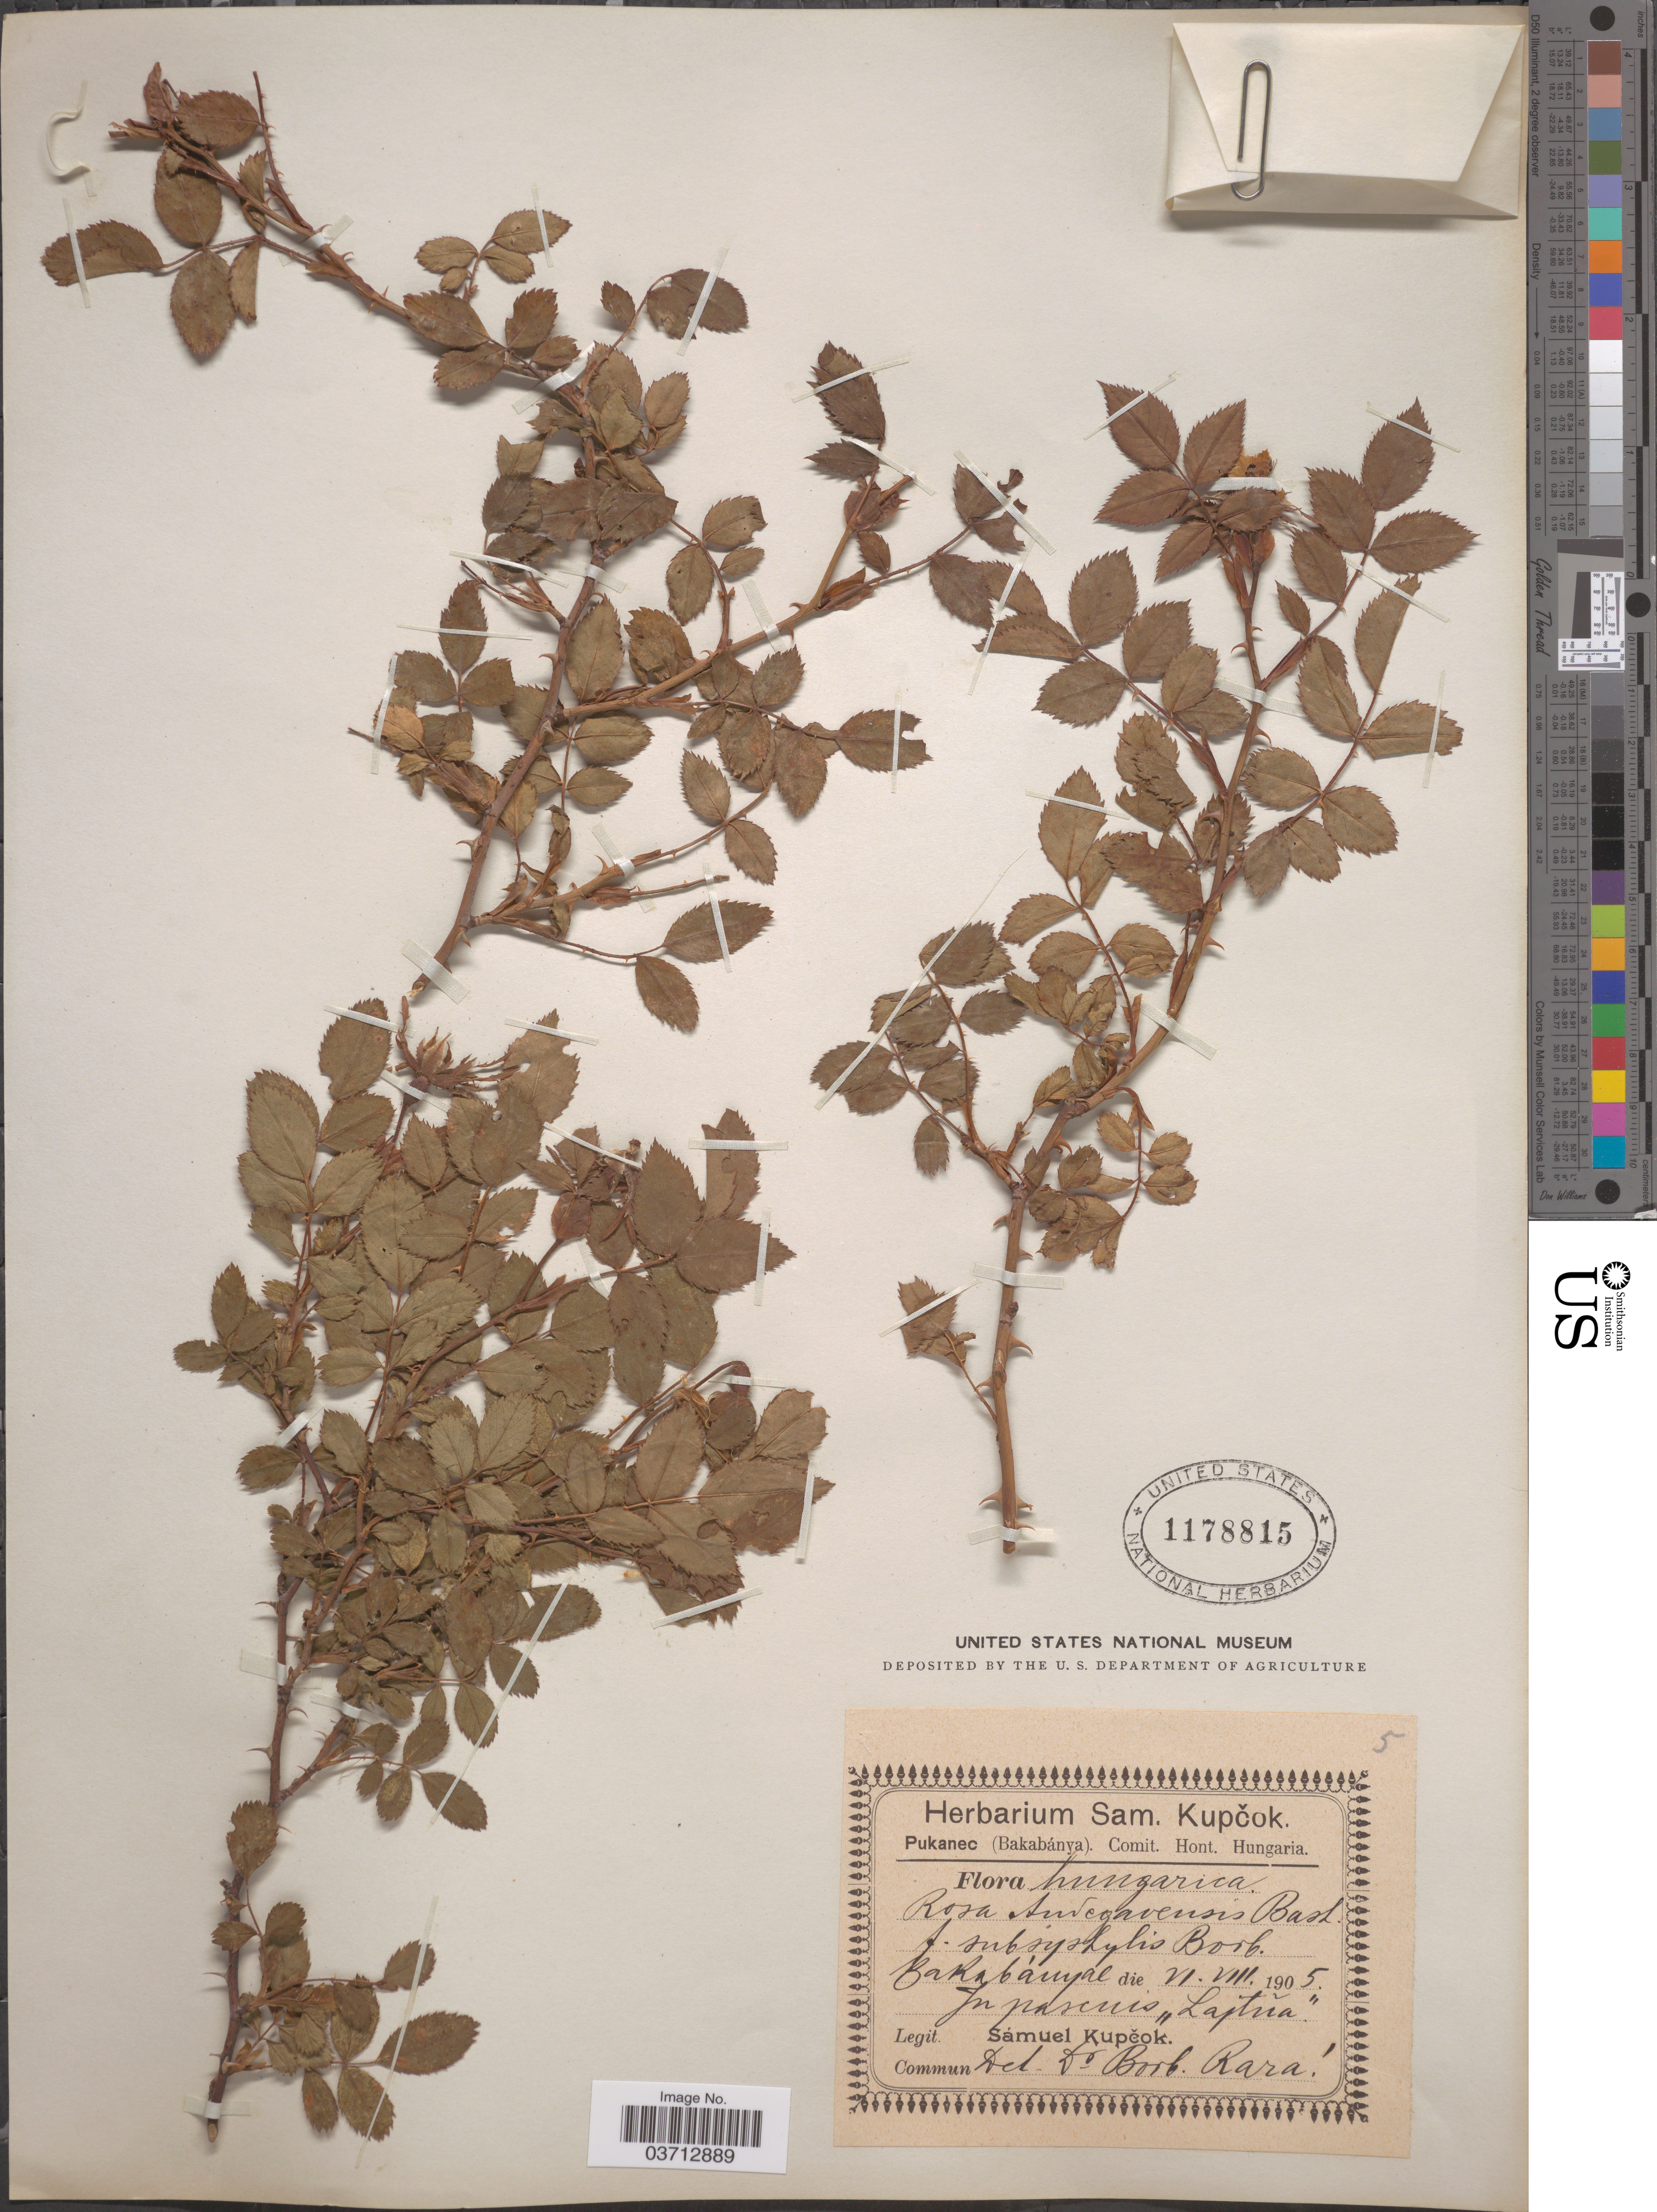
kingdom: Plantae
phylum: Tracheophyta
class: Magnoliopsida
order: Rosales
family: Rosaceae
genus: Rosa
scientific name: Rosa andegavensis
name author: Bastard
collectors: S. Kupcok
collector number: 5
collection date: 1905-06/1905-08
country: Hungary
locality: Hungarica. Bakabányae. In pascuis "Laptrĭa".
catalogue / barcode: US 1178815